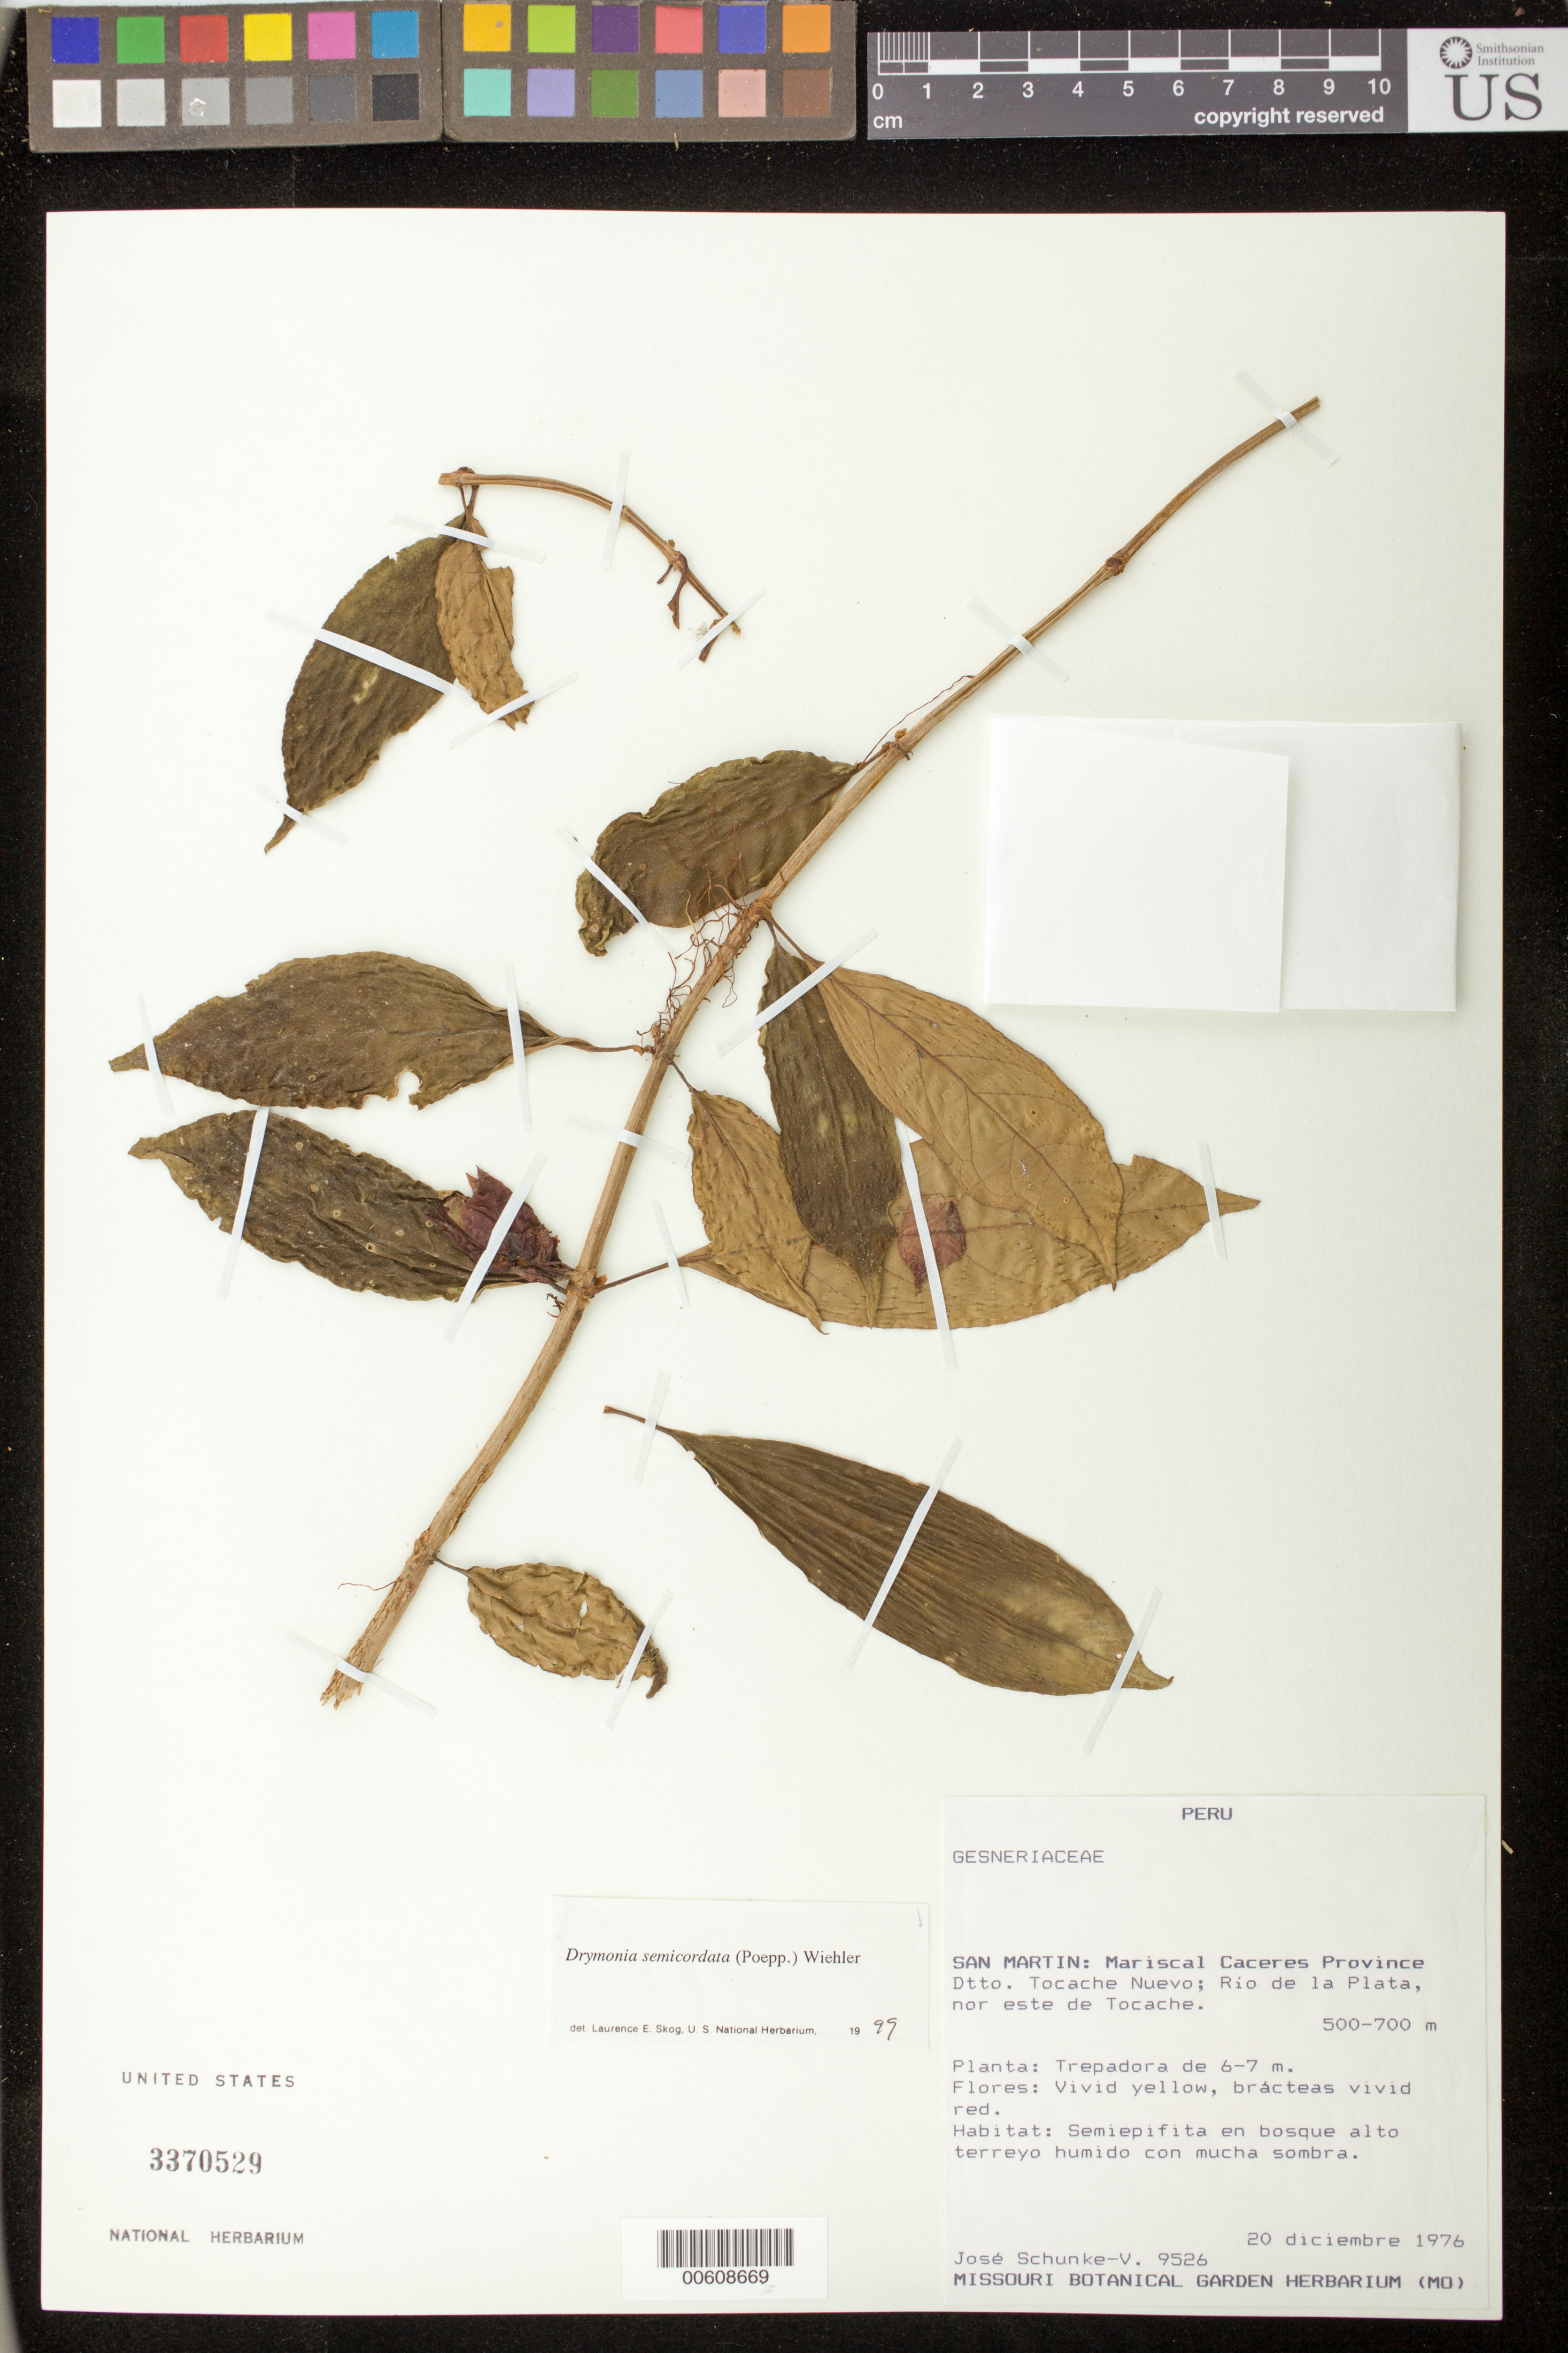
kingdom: Plantae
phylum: Tracheophyta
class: Magnoliopsida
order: Lamiales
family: Gesneriaceae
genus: Drymonia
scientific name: Drymonia semicordata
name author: (Poepp.) Wiehler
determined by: Skog, Laurence E.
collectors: J. Schunke Vigo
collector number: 9526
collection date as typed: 20 Dec 1976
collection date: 1976-12-20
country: Peru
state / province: San Martín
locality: Prov. Mariscal Caceres, Dtto. Tocache Nuevo; Río de la Plata, nor este de Tocache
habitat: En bosque alto terreyo humido con mucha sombra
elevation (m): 500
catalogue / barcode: US 3370529